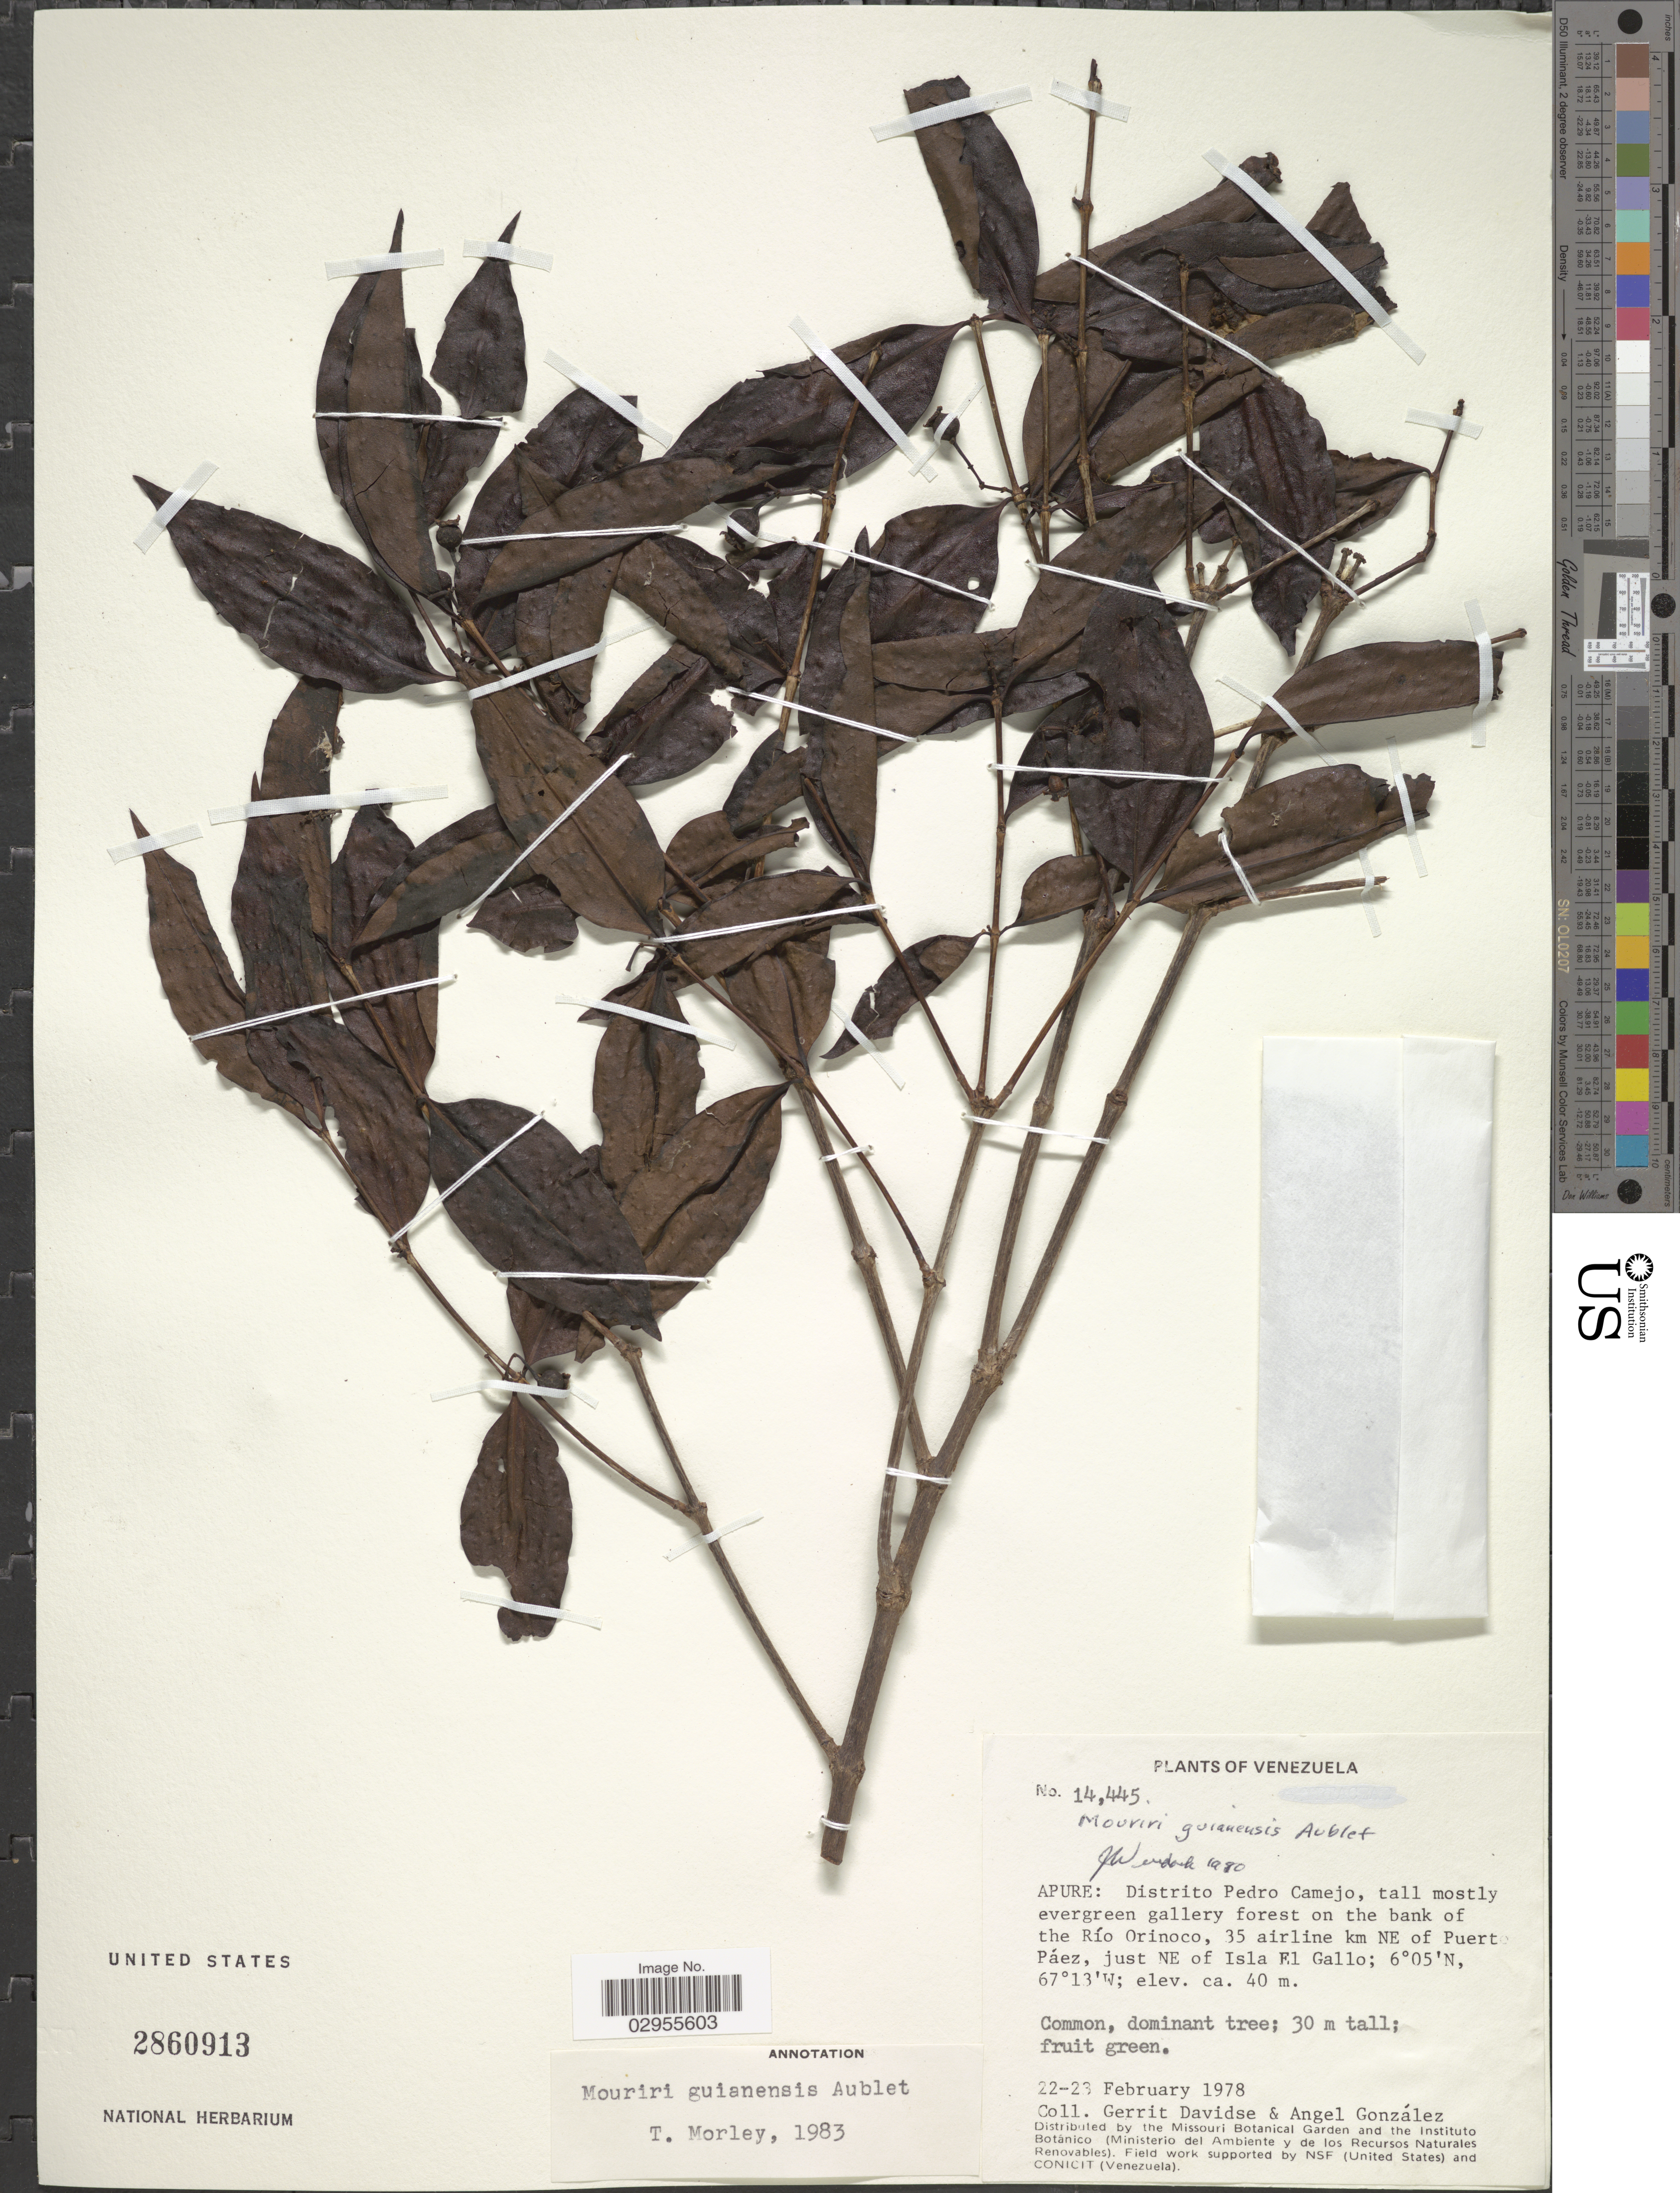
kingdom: Plantae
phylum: Tracheophyta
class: Magnoliopsida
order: Myrtales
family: Melastomataceae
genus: Mouriri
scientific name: Mouriri guianensis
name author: Aubl.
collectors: G. Davidse & A. C. González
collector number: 14445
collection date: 1978-02-22/1978-02-23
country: Venezuela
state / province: Apure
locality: Apure: Distrito Pedro Camejo, tall mostly evergreen gallery forest on the bank of the Río Orinoco, 35 airline km NE of Puerto Páez, just NE of Isla El Gallo.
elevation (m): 40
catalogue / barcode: US 2860913